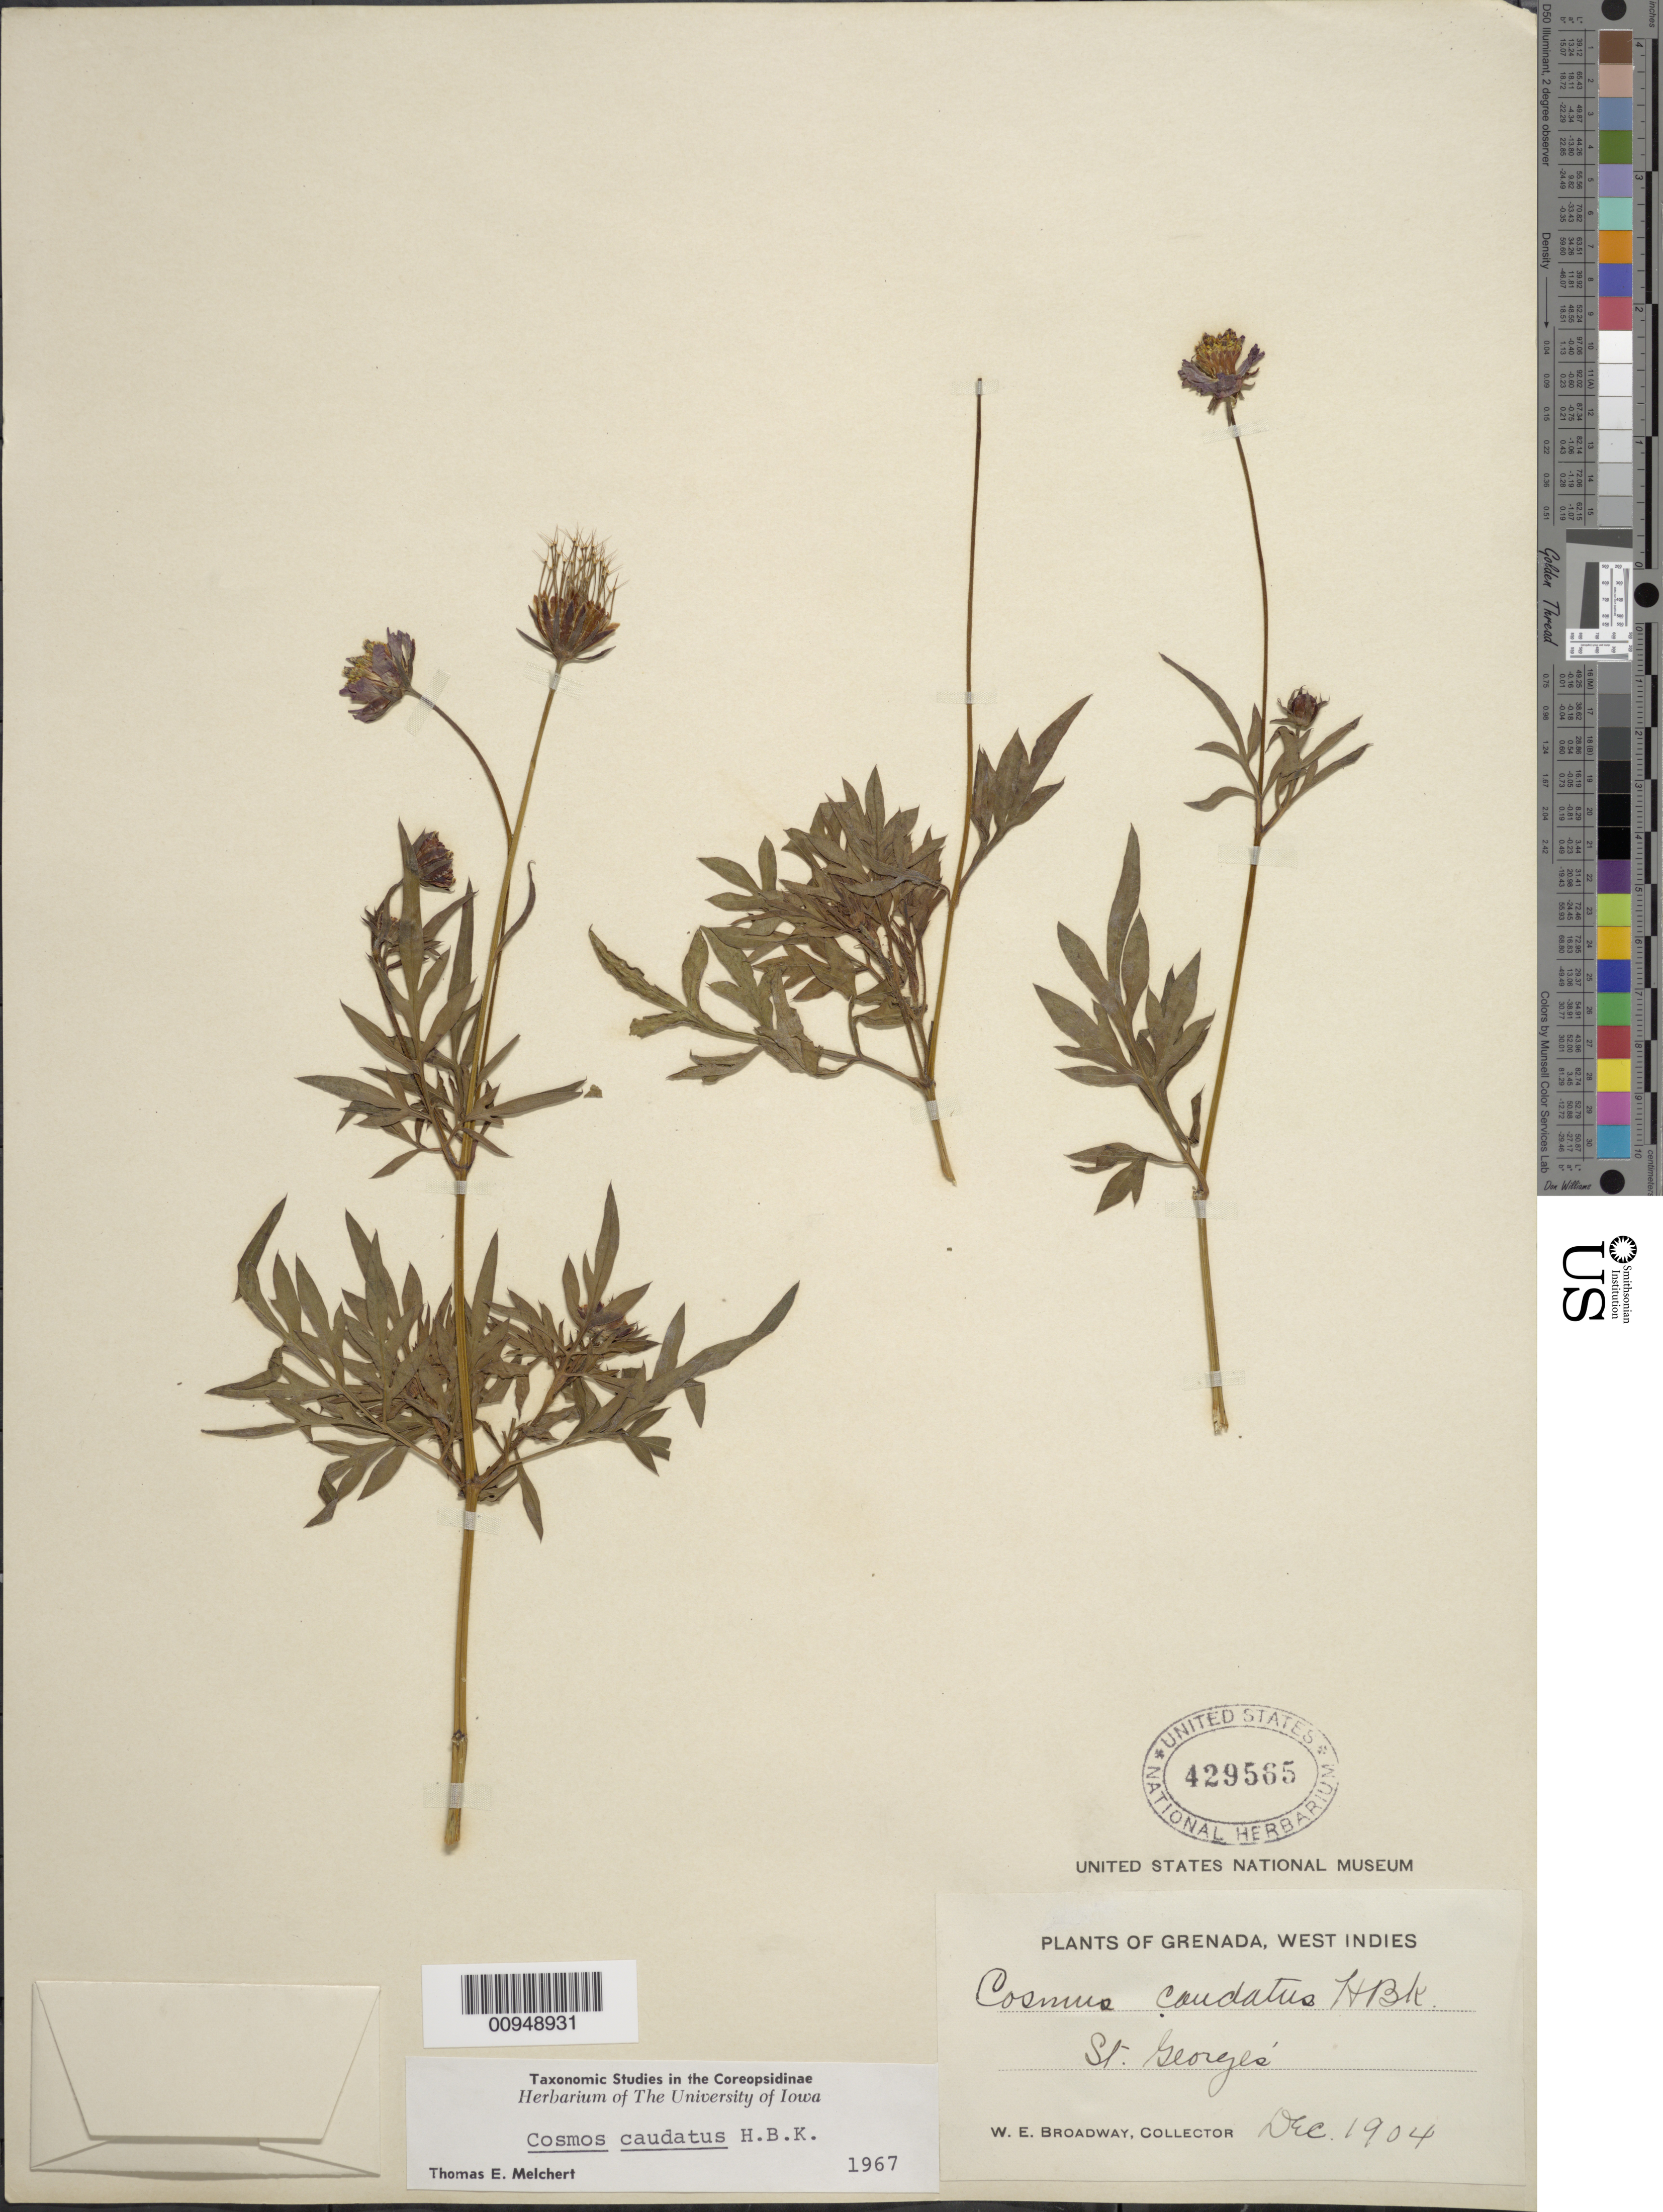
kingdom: Plantae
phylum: Tracheophyta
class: Magnoliopsida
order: Asterales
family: Asteraceae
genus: Cosmos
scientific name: Cosmos caudatus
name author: Kunth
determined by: Melchert, T. E.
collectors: W. E. Broadway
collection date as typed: Dec 1904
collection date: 1904-12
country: Grenada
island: Grenada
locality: St. George's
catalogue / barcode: US 429565